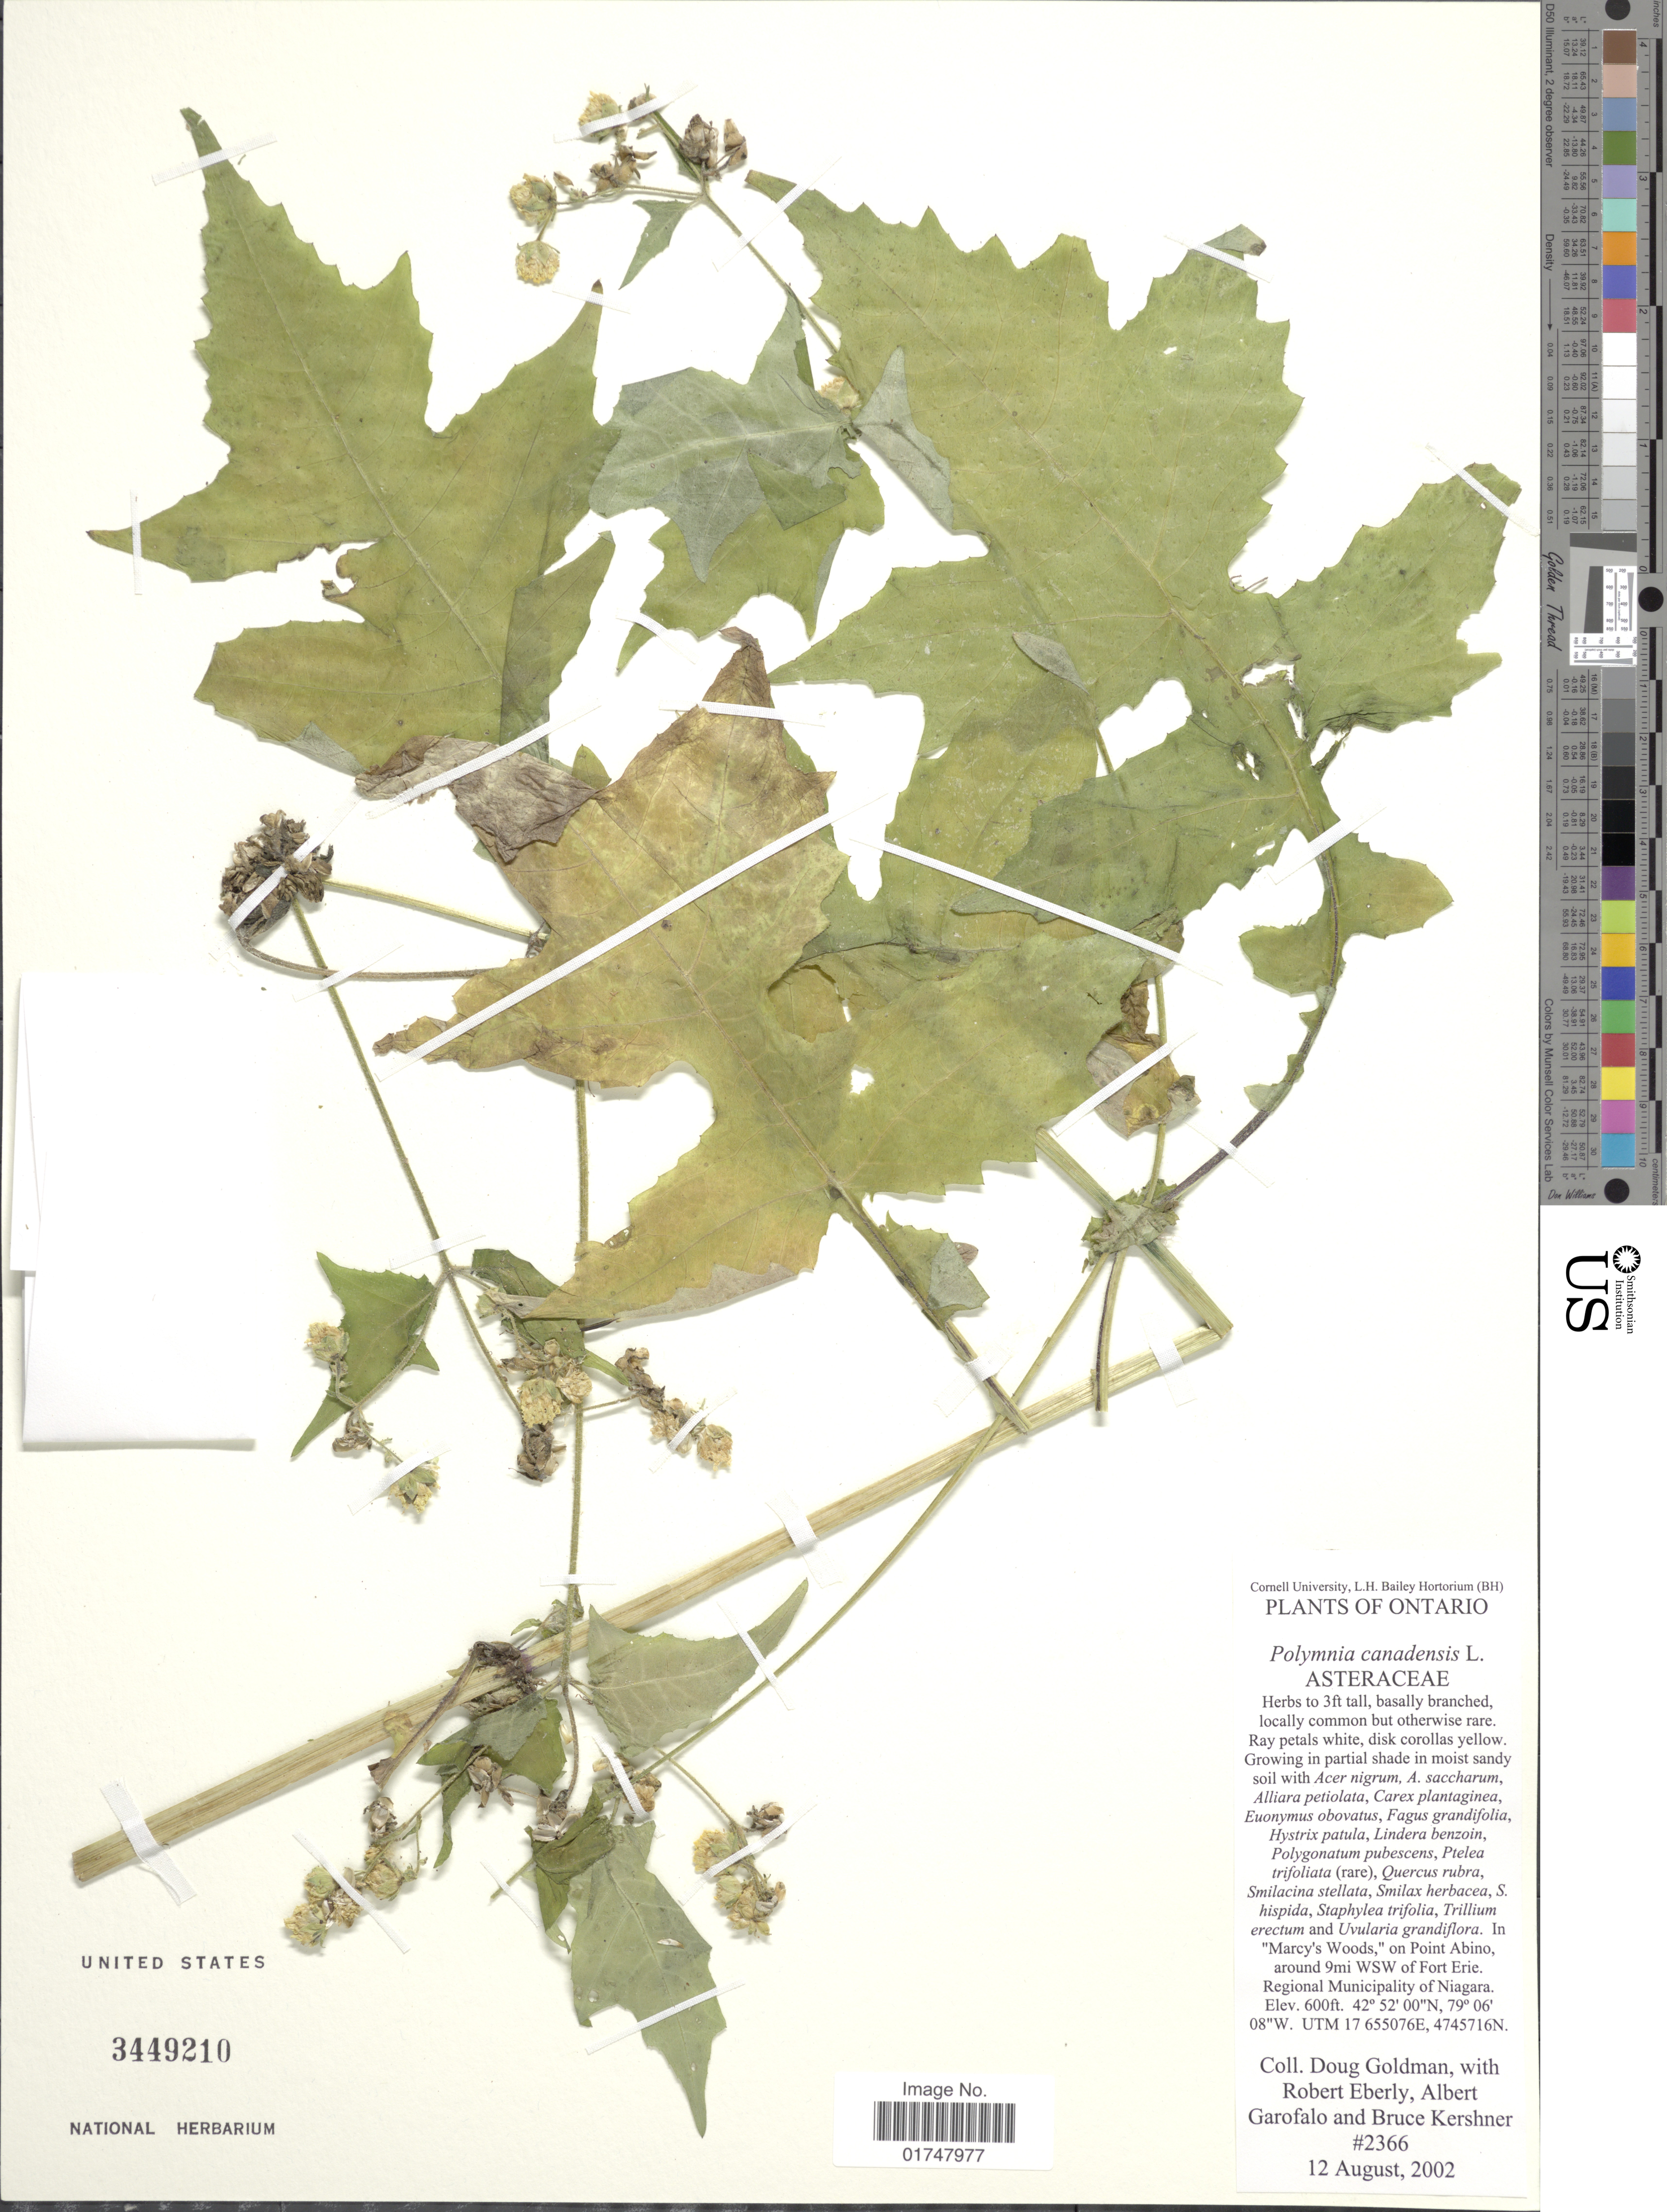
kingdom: Plantae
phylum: Tracheophyta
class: Magnoliopsida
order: Asterales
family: Asteraceae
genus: Polymnia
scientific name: Polymnia canadensis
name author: L.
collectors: D. Goldman, W. Eberly, A. Garofalo & B. Kershner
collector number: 2366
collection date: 2002-08-12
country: Canada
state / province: Ontario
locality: In "Marcy's Woods," on point Abino, around 9 mi WSW of Fort Erie. Regional Municipality of Niagara. UTM 17 655076E, 4745716N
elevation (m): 183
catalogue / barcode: US 3449210